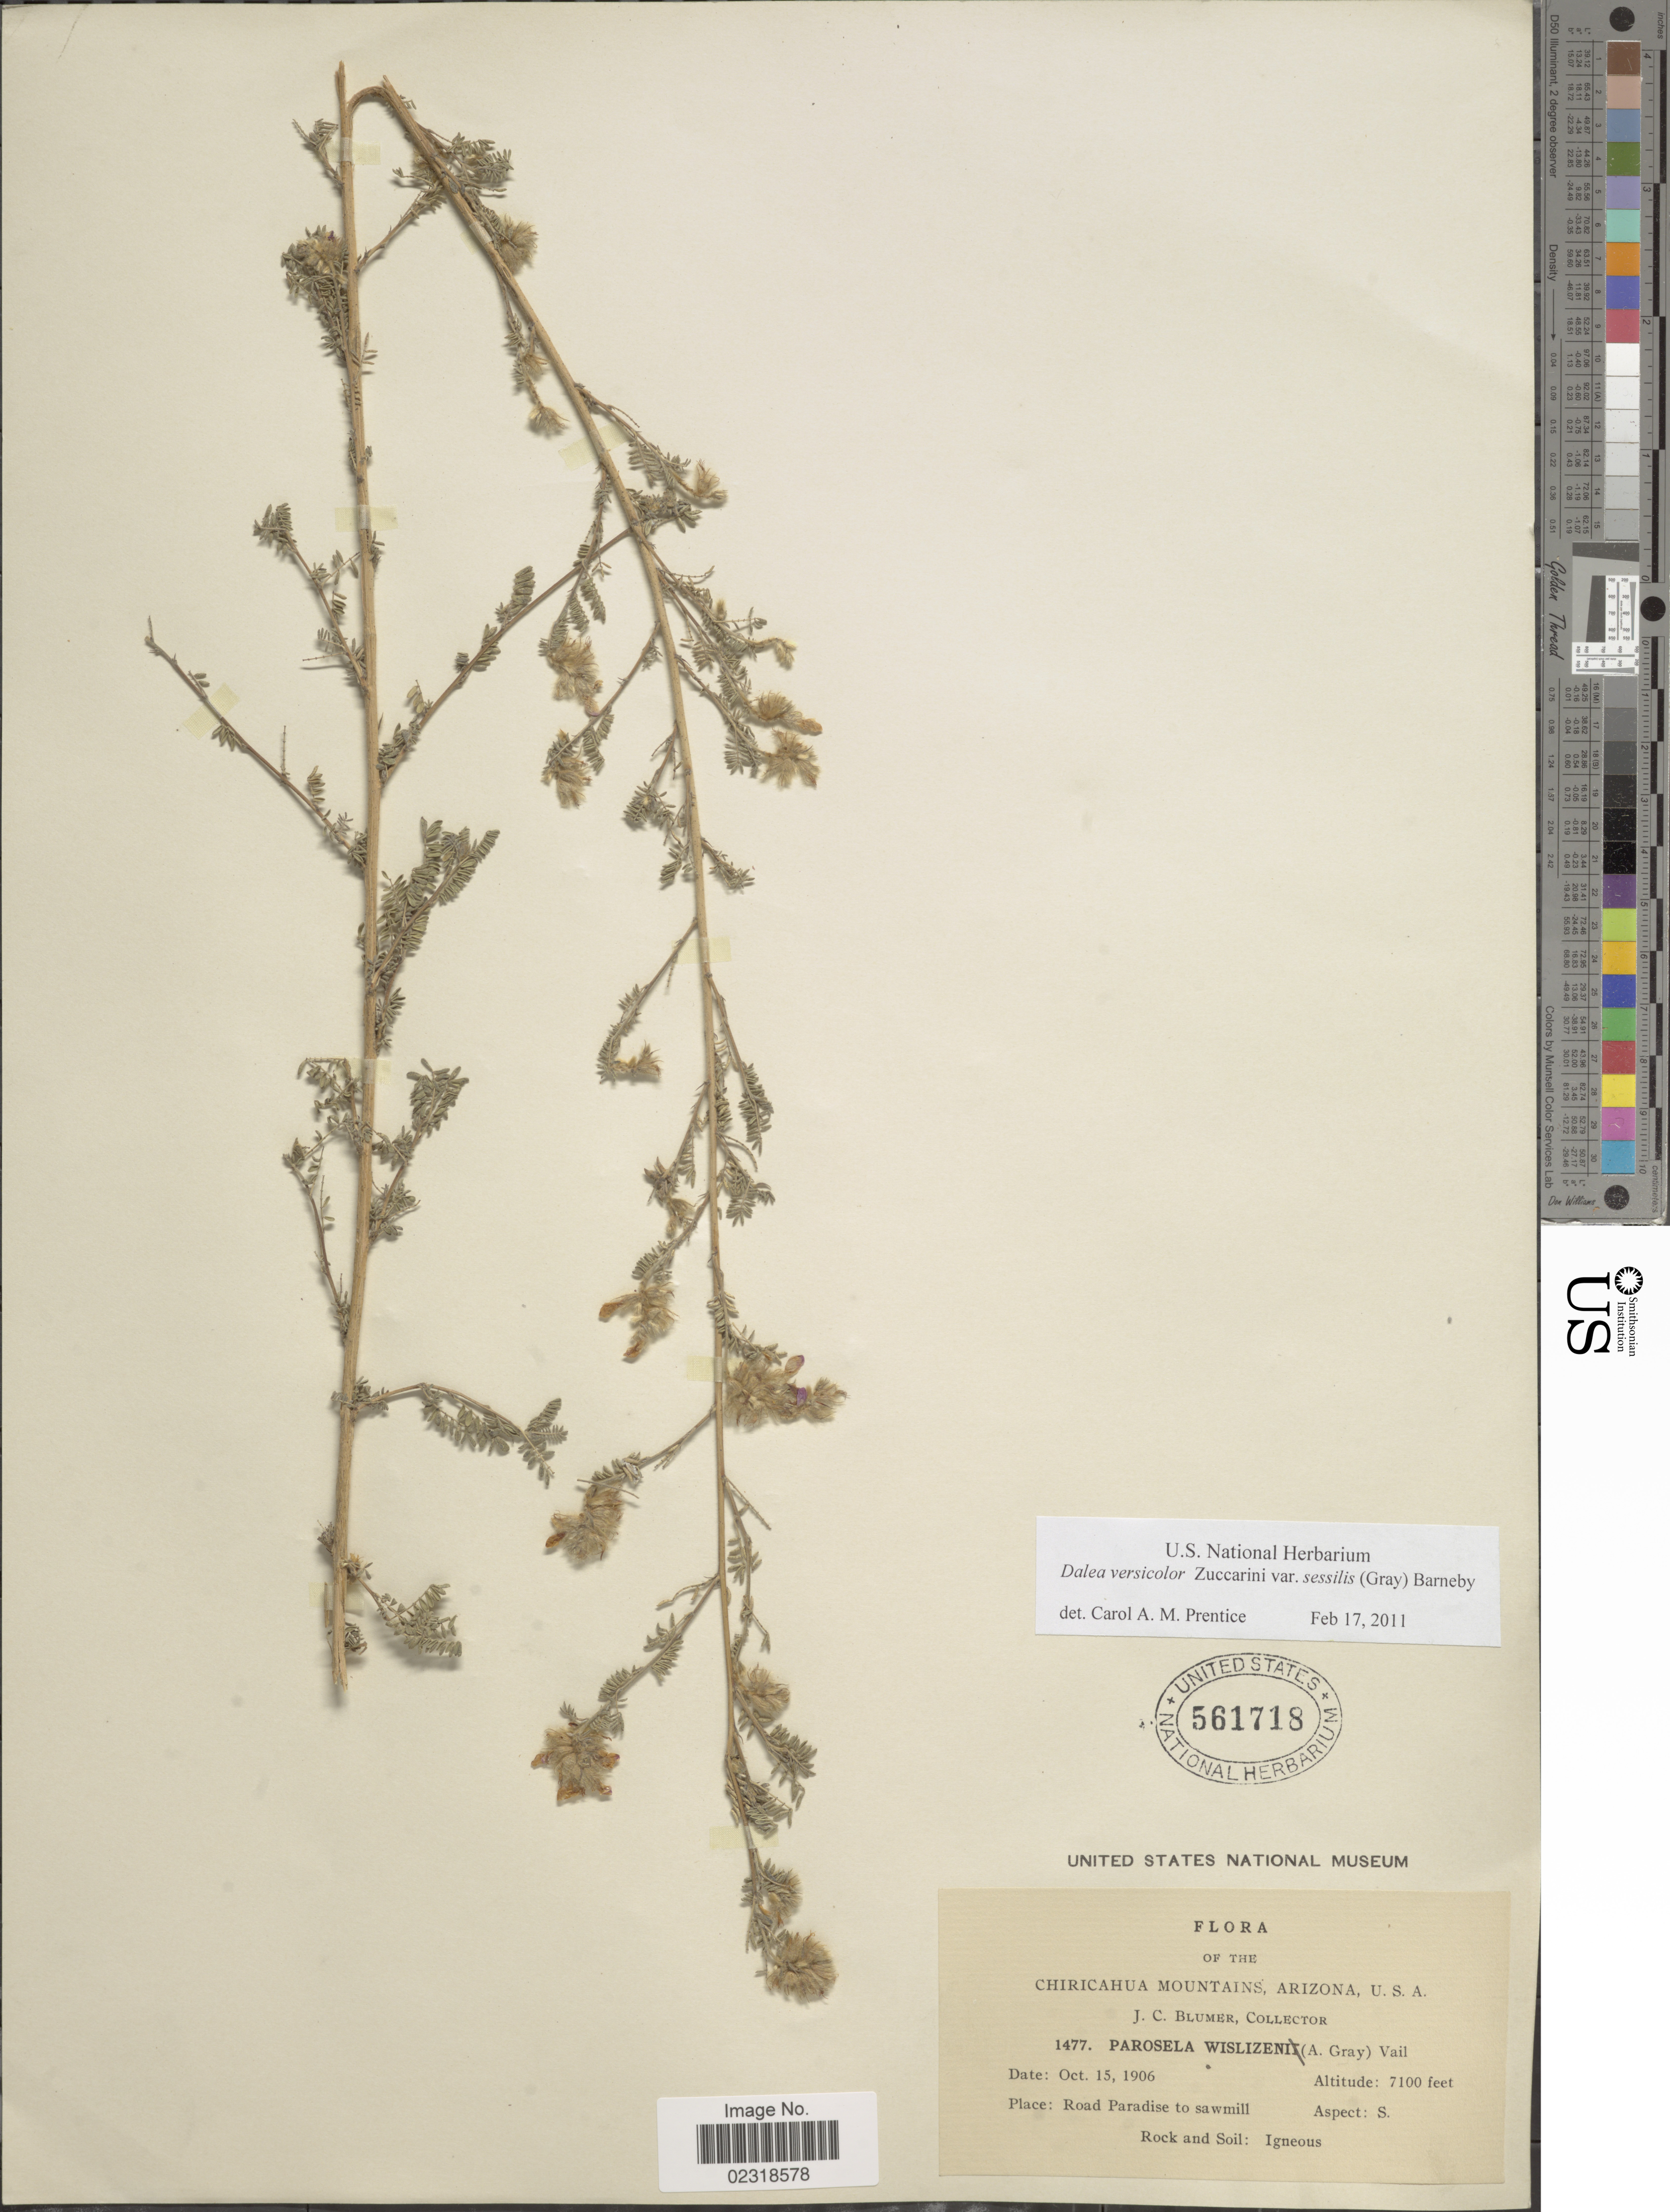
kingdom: Plantae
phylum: Tracheophyta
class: Magnoliopsida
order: Fabales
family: Fabaceae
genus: Dalea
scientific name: Dalea versicolor var. sessilis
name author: Zucc.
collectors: J. C. Blumer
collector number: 1477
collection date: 1906-10-15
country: United States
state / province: Arizona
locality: Chiricahua Mountains, road Paradise to samill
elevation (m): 2164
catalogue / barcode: US 561718